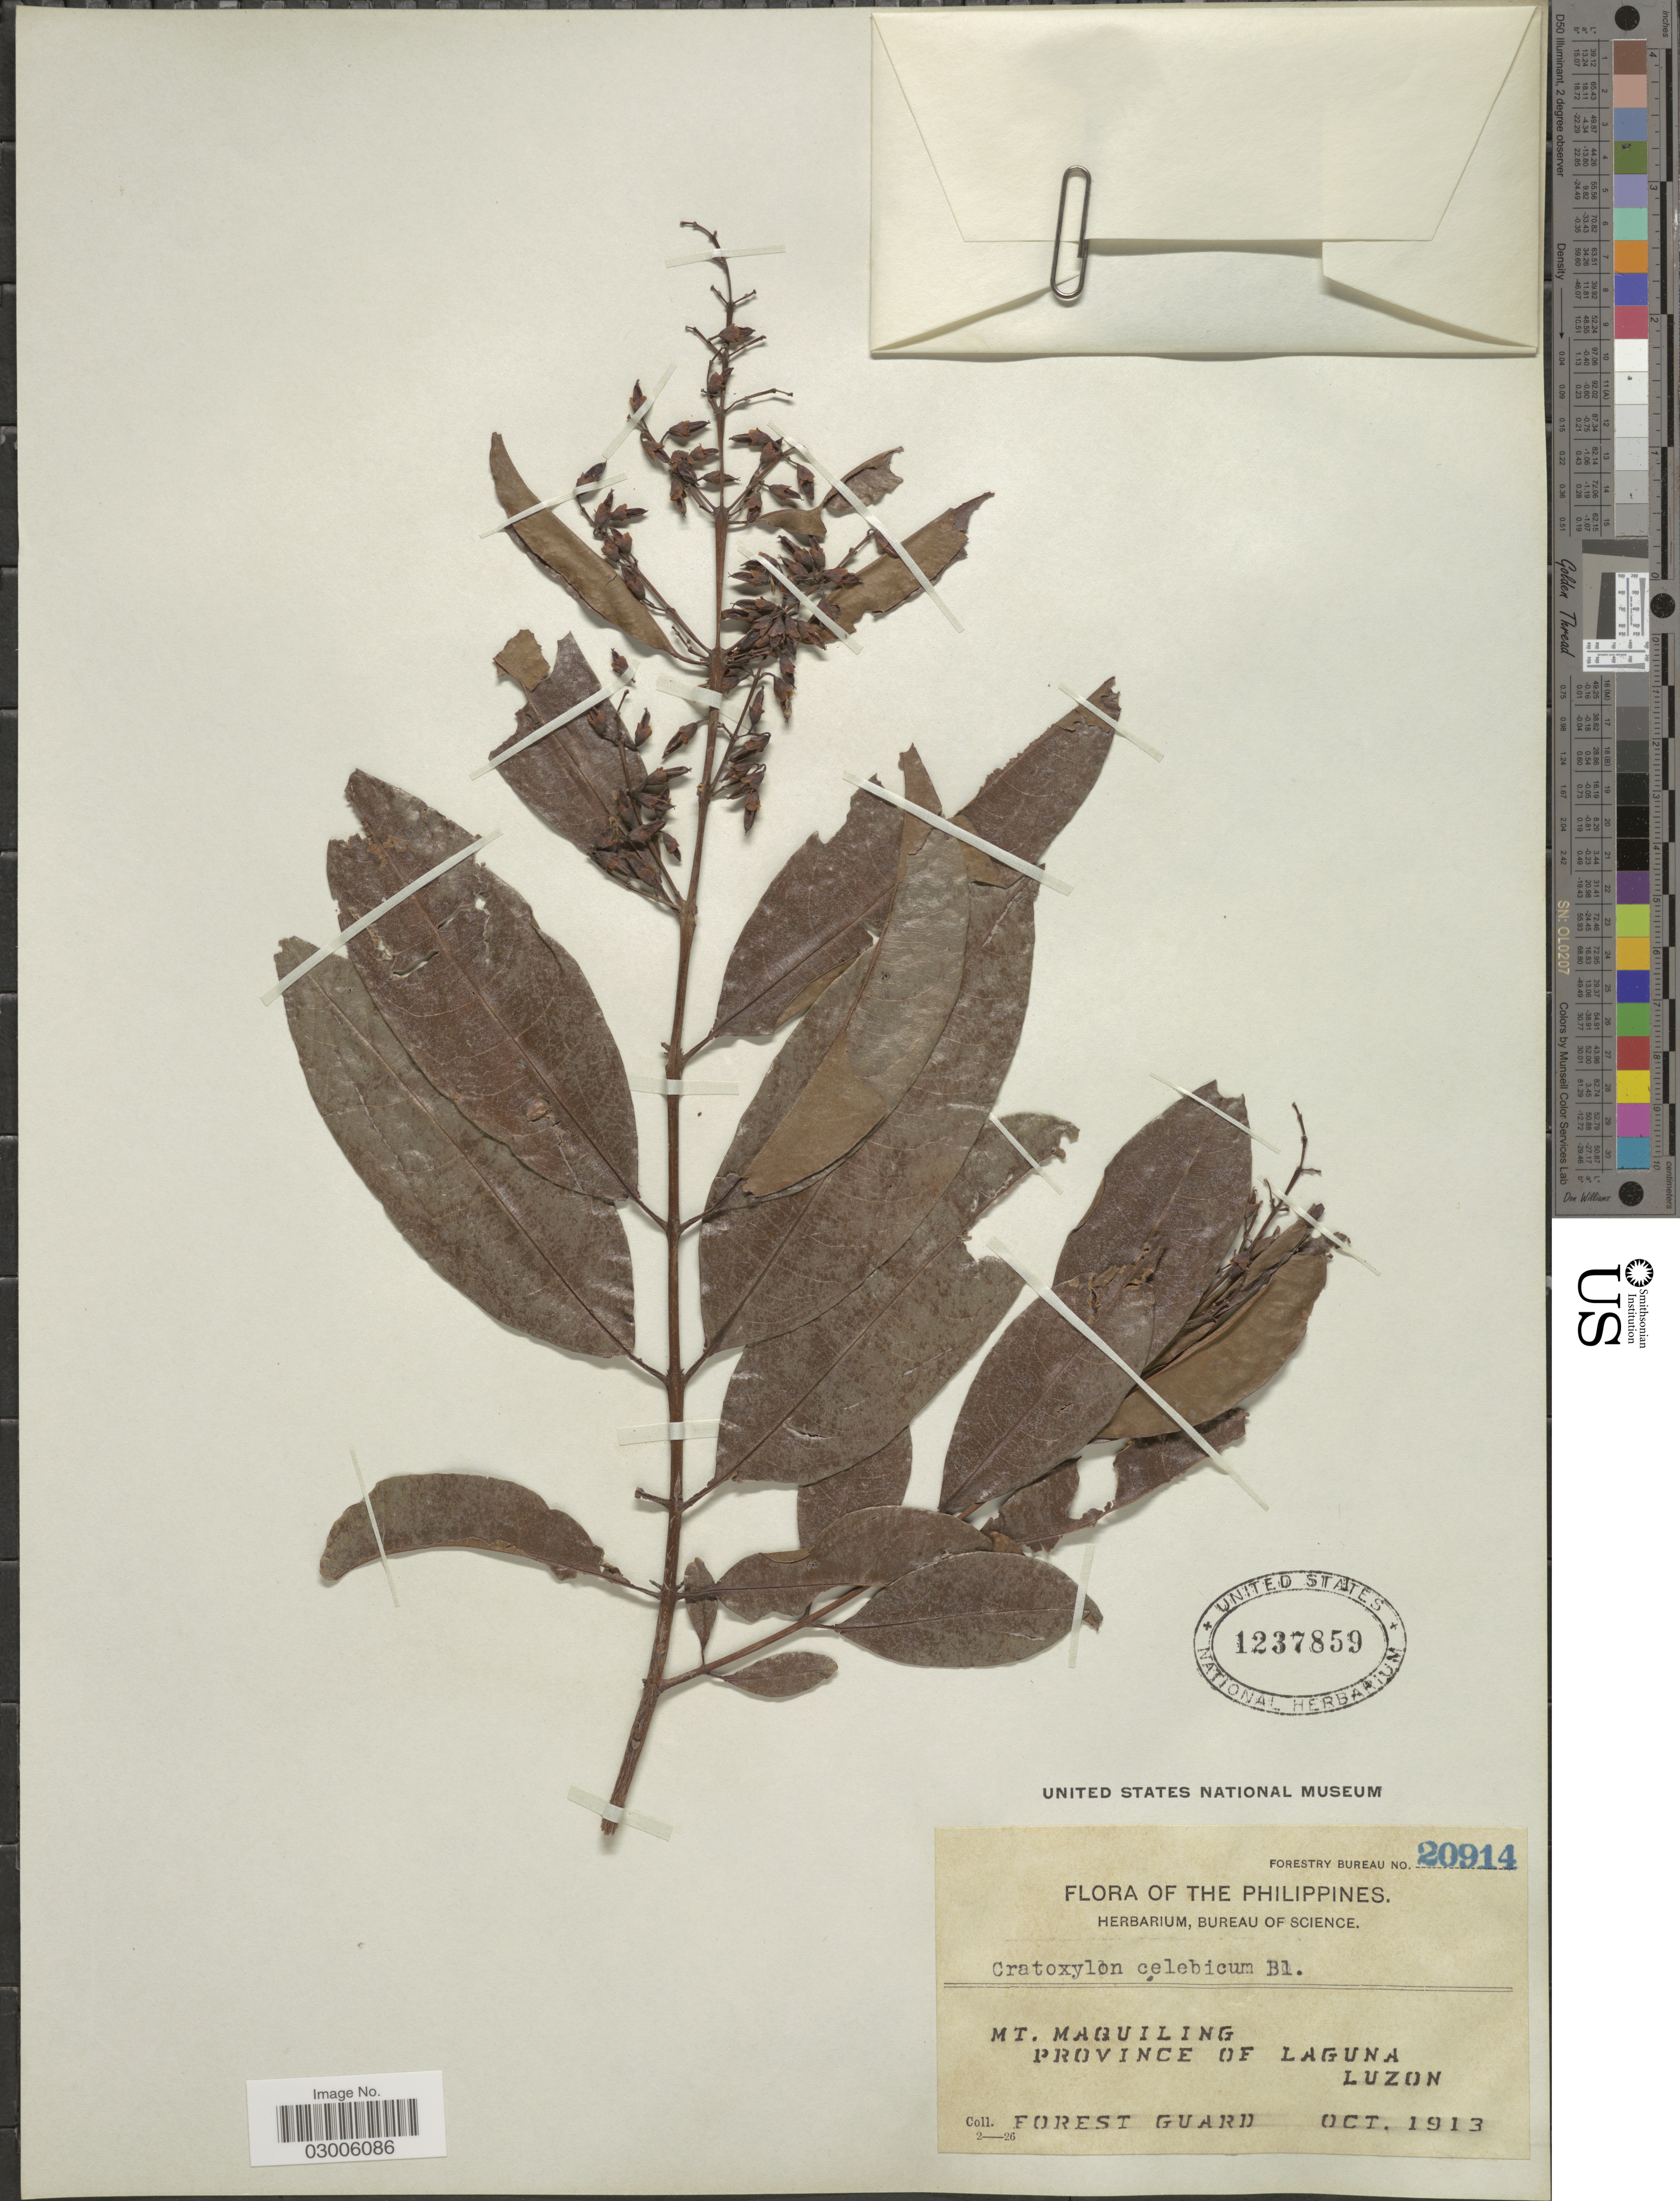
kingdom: Plantae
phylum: Tracheophyta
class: Magnoliopsida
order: Malpighiales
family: Hypericaceae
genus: Cratoxylum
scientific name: Cratoxylum celebicum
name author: Blume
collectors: Forest Guard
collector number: Forestry Bureau 20914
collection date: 1913-10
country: Philippines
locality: Mt. Maquiling. Province of Laguna. Luzon.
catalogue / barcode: US 1237859